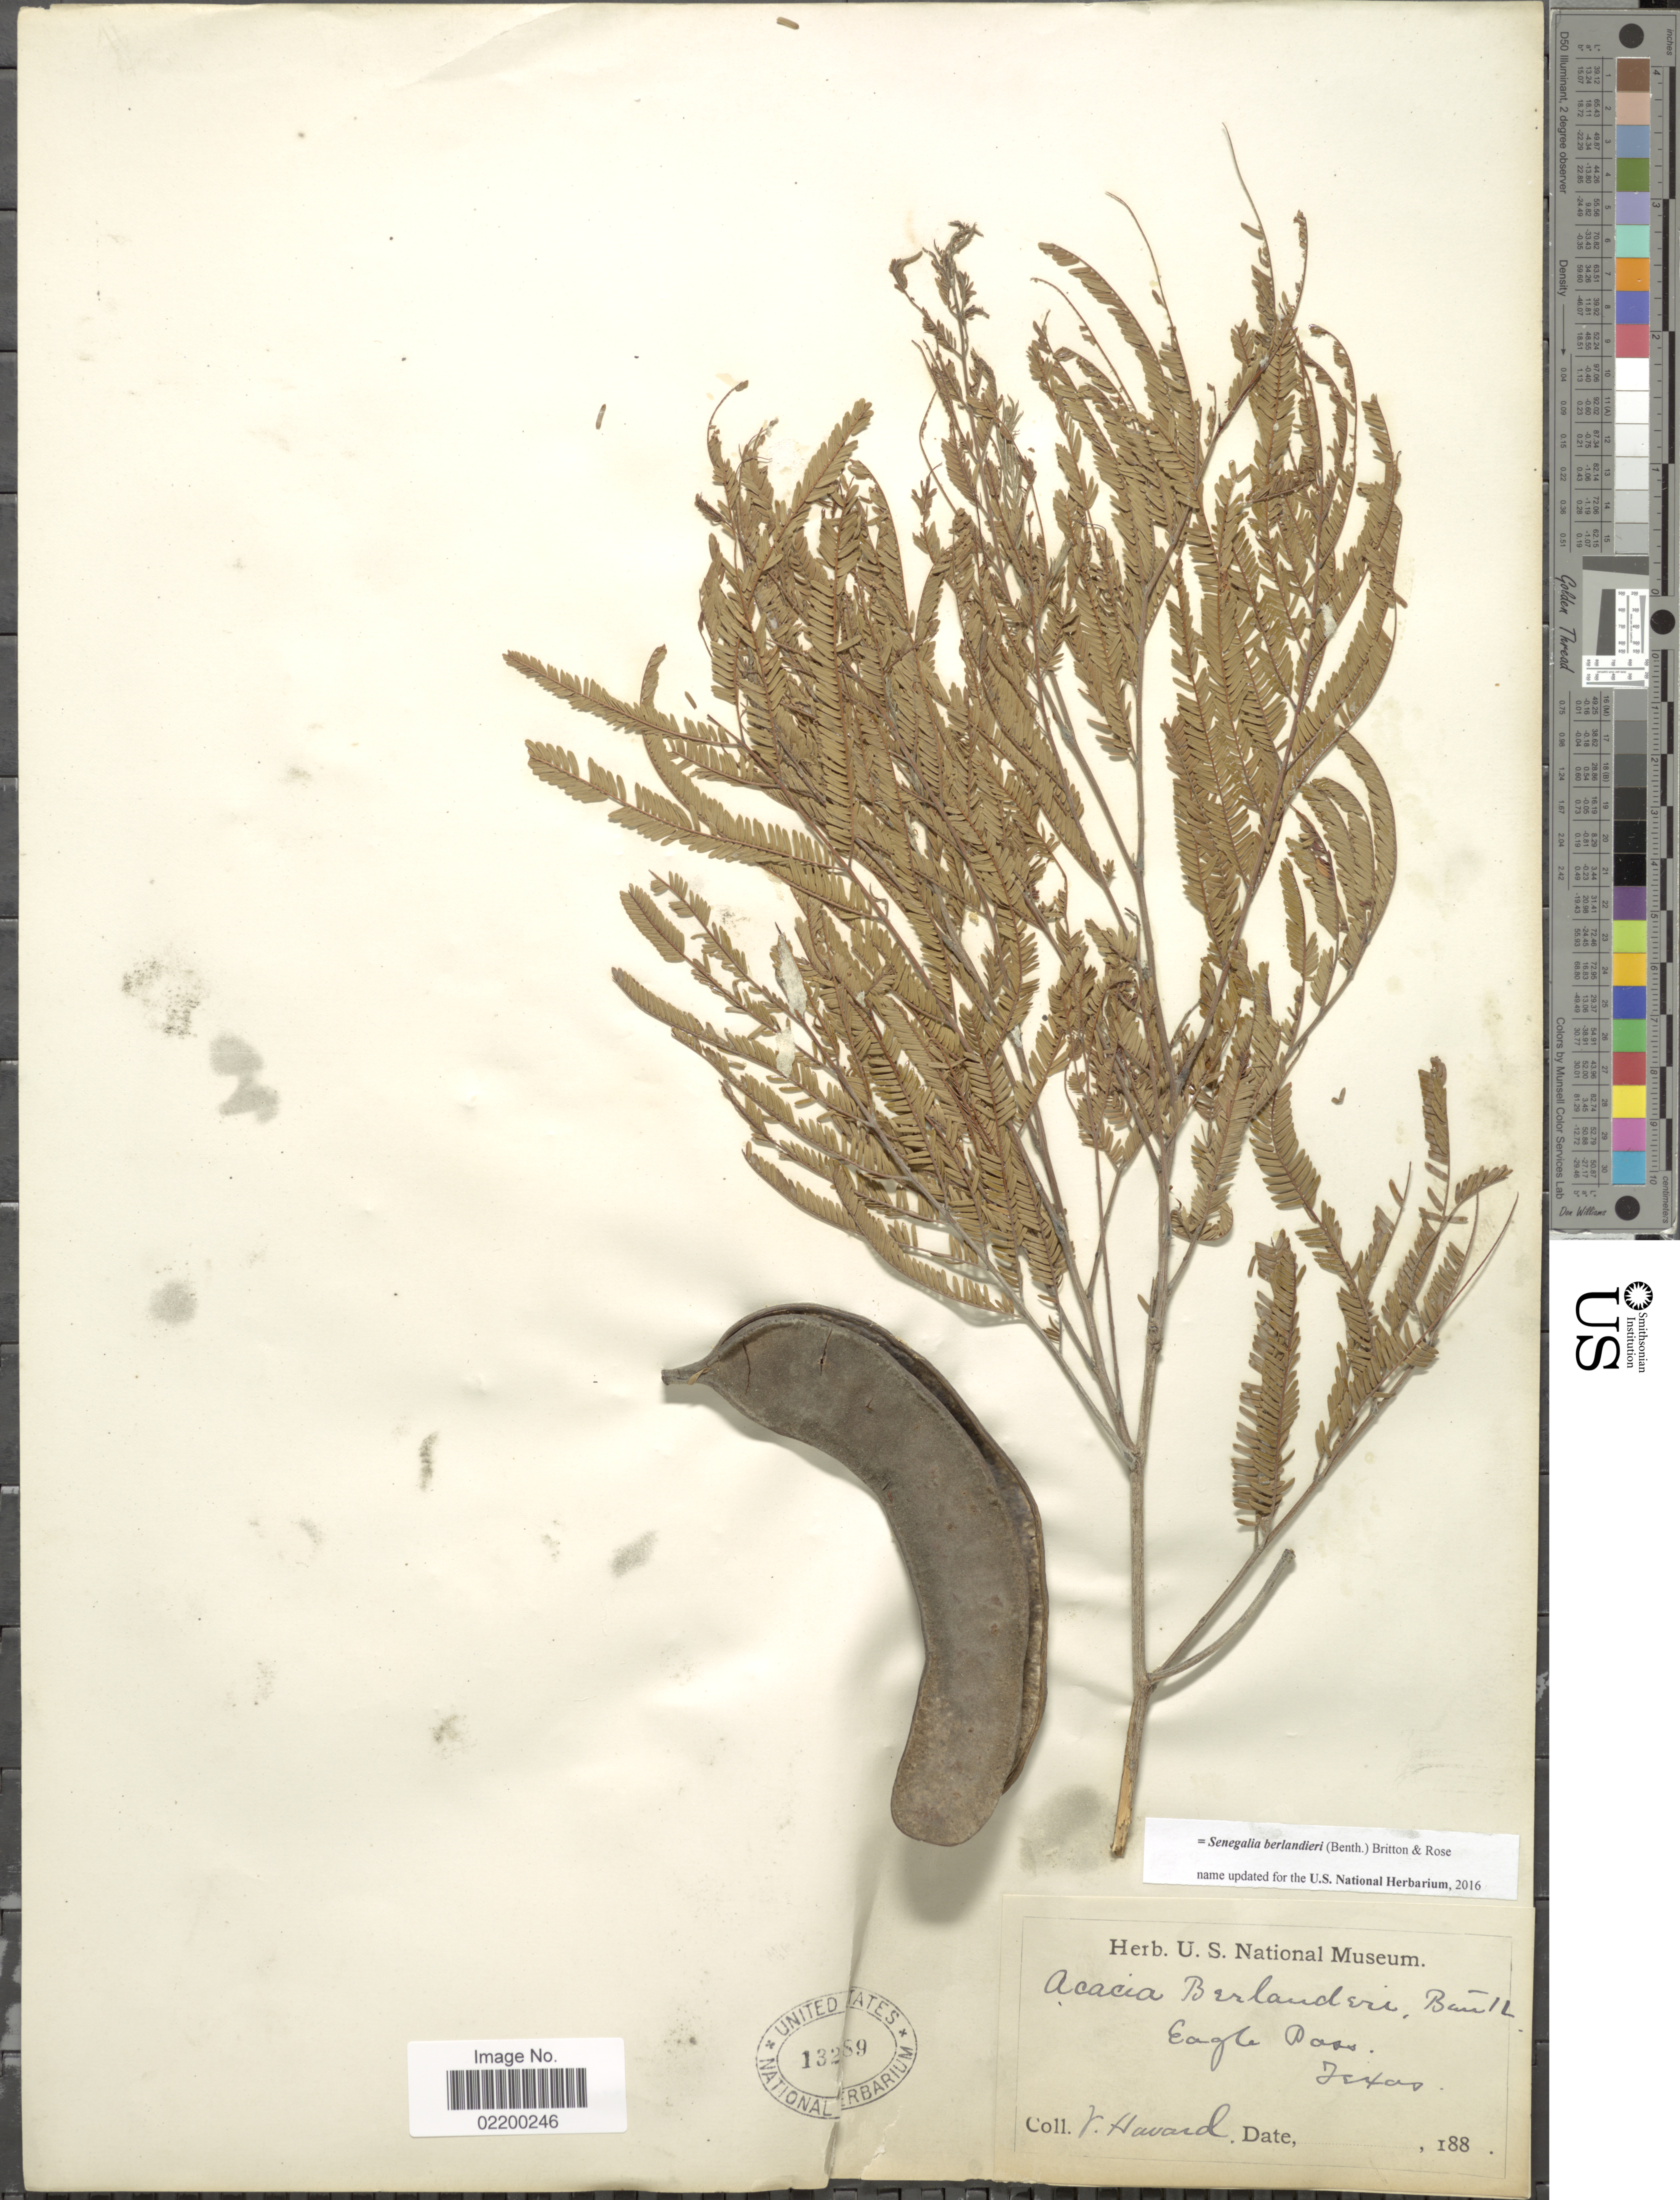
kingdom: Plantae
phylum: Tracheophyta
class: Magnoliopsida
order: Fabales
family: Fabaceae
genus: Senegalia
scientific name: Senegalia berlandieri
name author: (Benth.) Britton & Rose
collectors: V. Havard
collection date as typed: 188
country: United States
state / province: Texas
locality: Eagle Pass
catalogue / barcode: US 13289